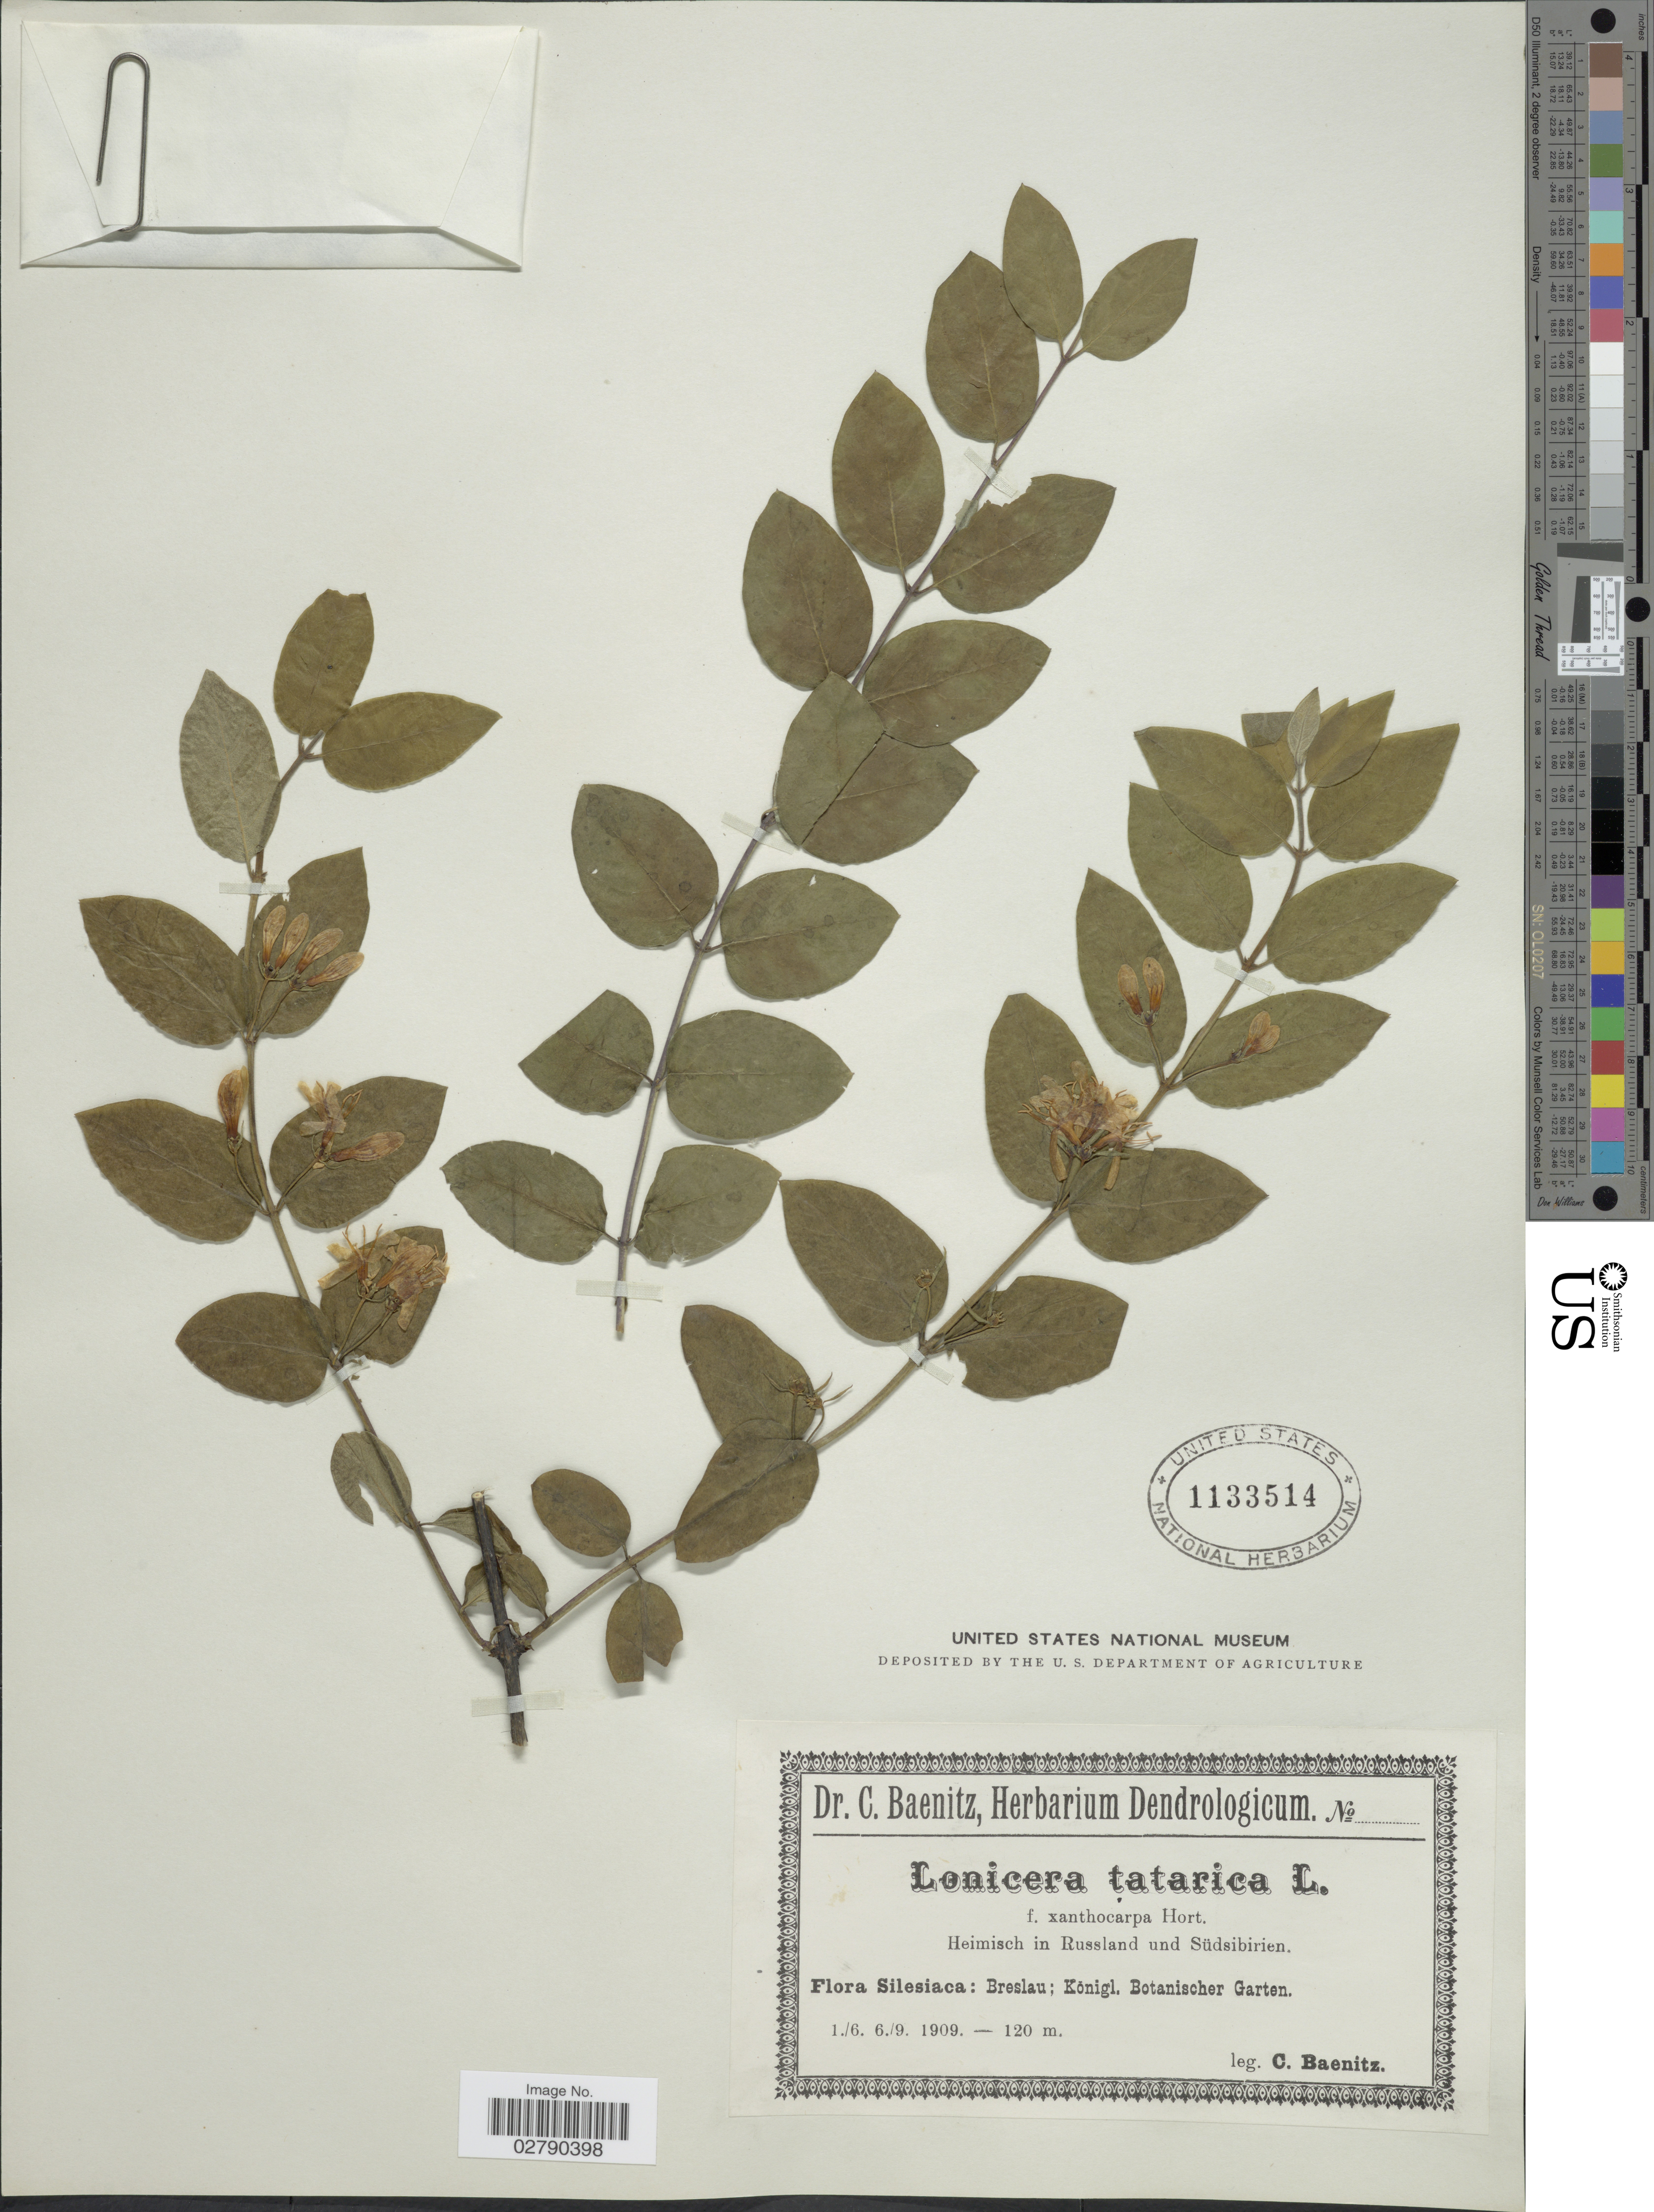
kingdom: Plantae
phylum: Tracheophyta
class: Magnoliopsida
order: Dipsacales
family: Caprifoliaceae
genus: Lonicera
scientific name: Lonicera tatarica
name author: L.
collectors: C. G. Baenitz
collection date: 1909-06-01/1909-09-06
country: Poland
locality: Silesiaca: Breslau; Königl. Botanischer Garten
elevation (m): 120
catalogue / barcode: US 1133514